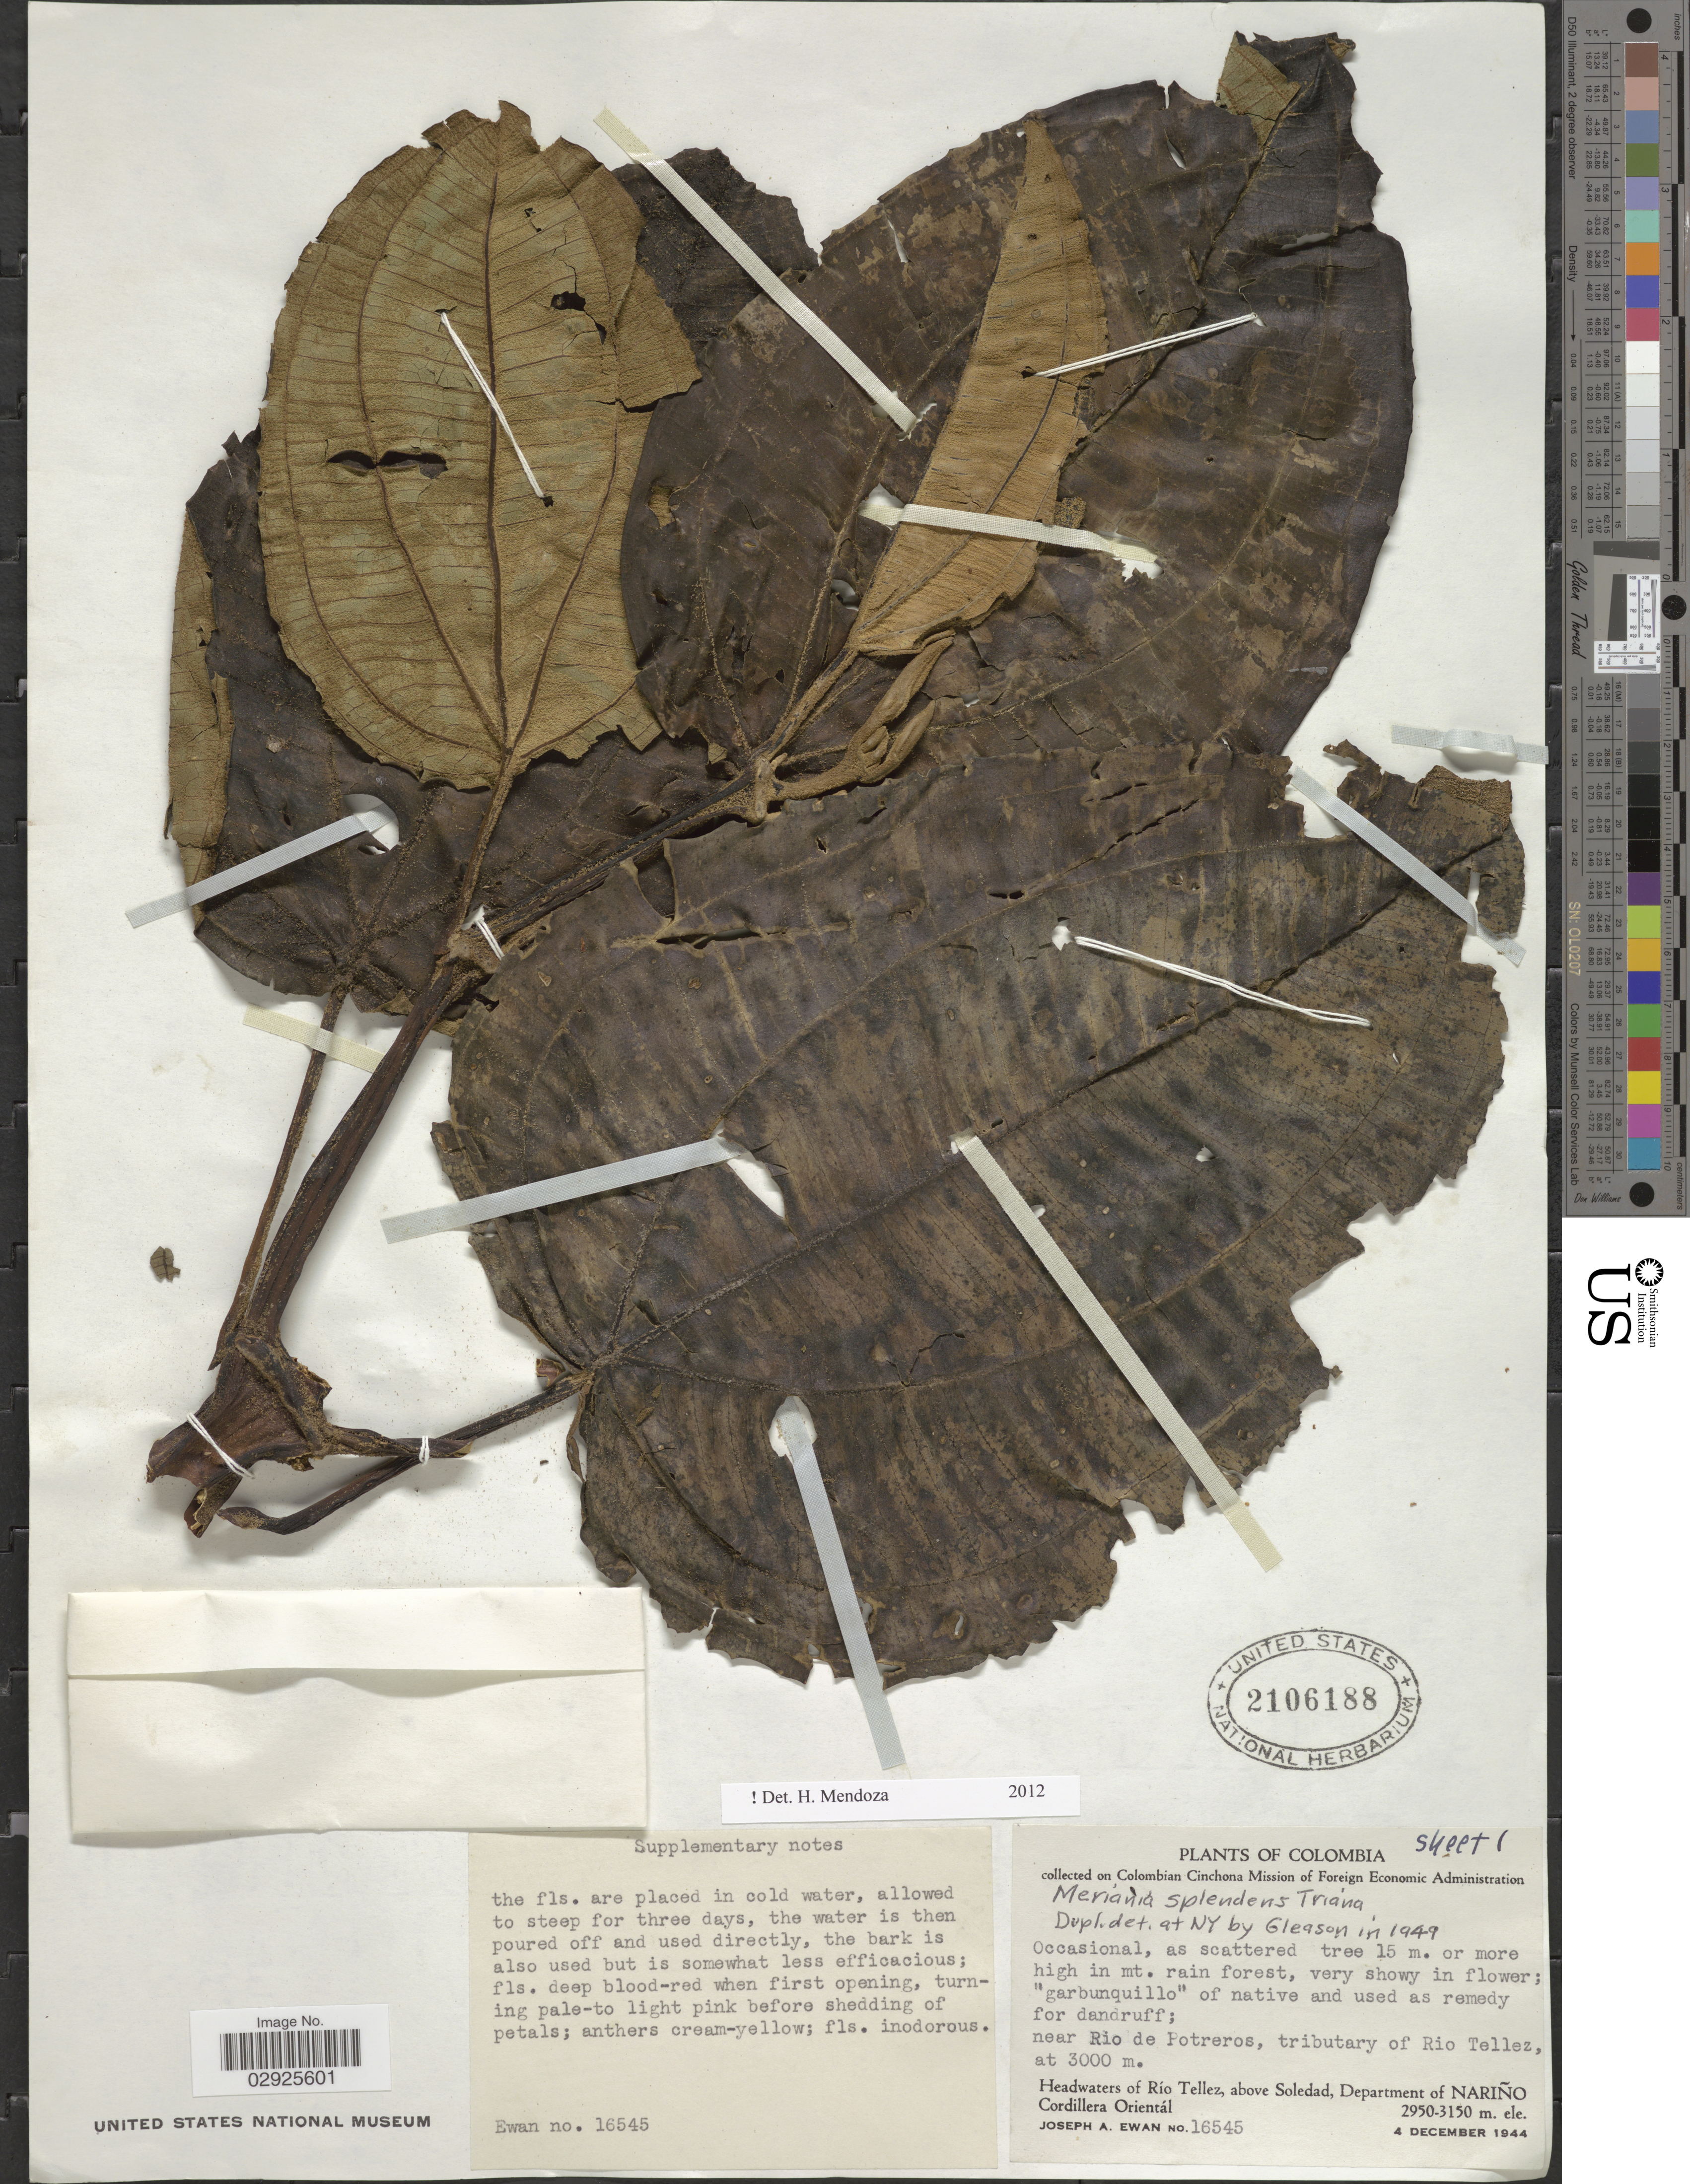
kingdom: Plantae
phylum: Tracheophyta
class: Magnoliopsida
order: Myrtales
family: Melastomataceae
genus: Meriania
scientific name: Meriania splendens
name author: Triana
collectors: J. A. Ewan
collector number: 16545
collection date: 1944-12-04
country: Colombia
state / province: Nariño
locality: Near Rio de Potreros, tributary of Rio Tellez, Headwaters of Río Tellez, above Soledad, Department of Nariño, Cordillera Oriental.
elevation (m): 2950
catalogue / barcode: US 2106188